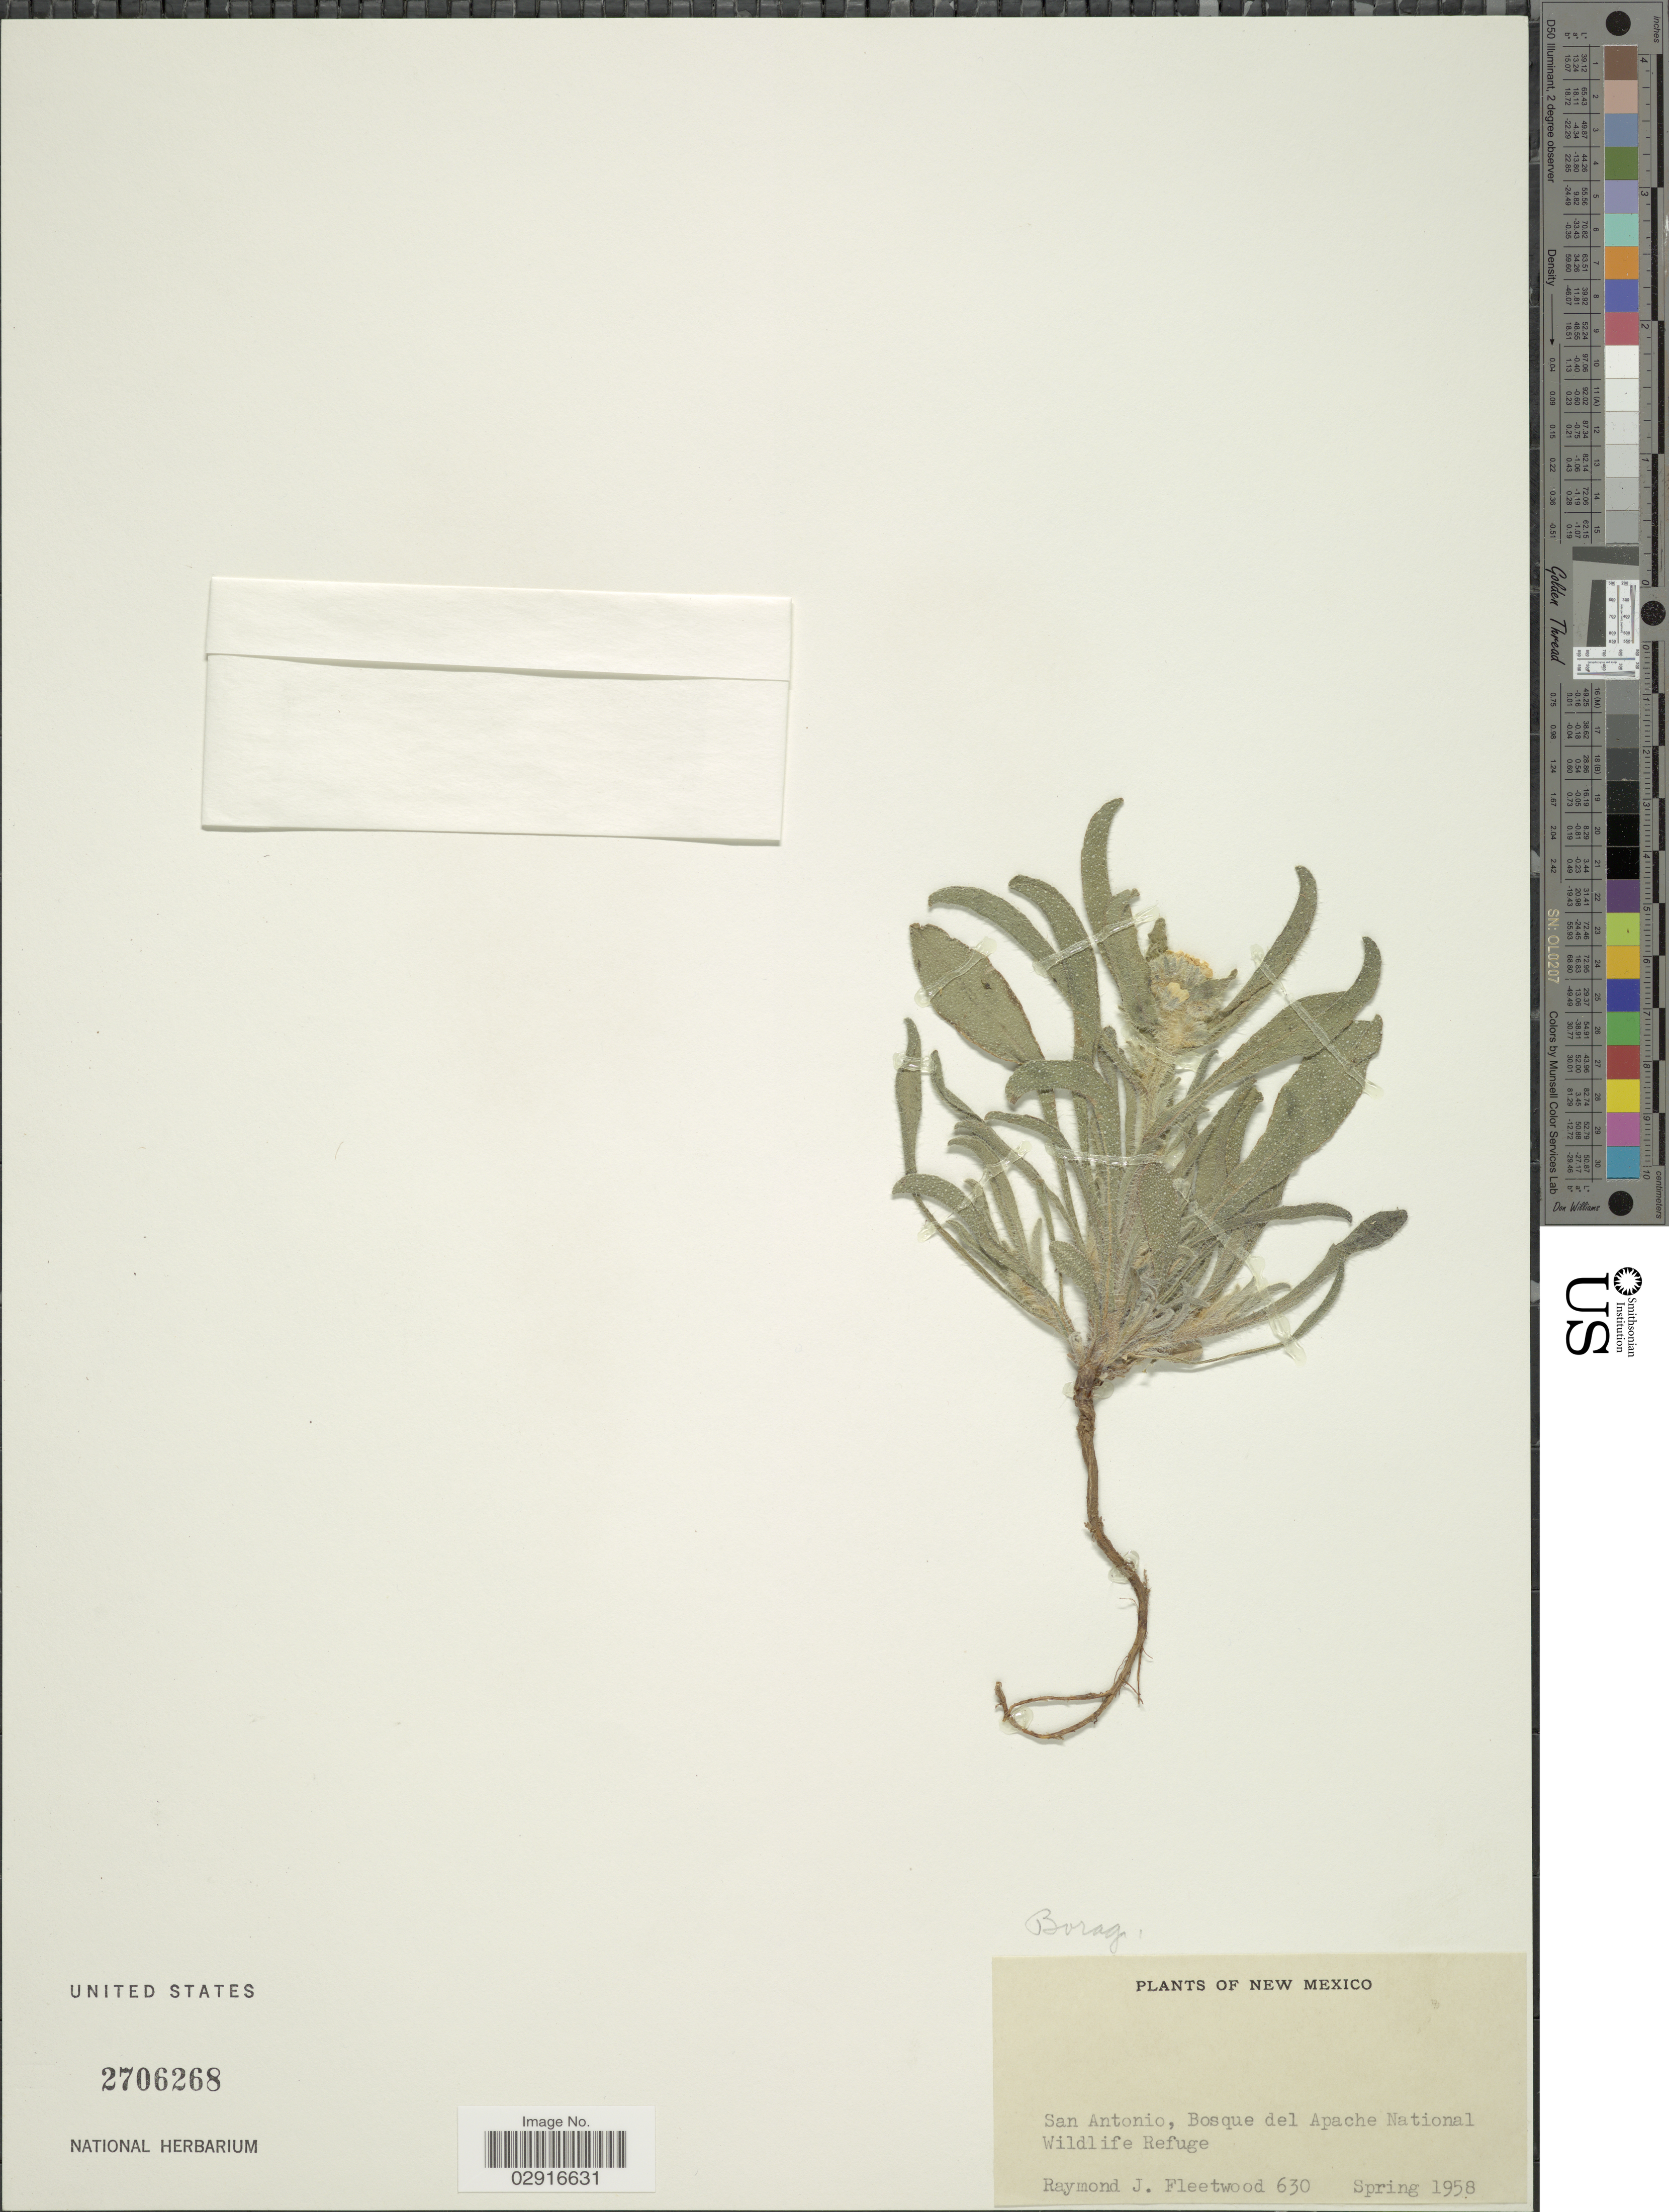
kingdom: Plantae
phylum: Tracheophyta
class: Magnoliopsida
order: Boraginales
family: Boraginaceae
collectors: R. J. Fleetwood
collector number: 630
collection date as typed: Spring 1958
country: United States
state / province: New Mexico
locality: San Antonio, Bosque del Apache National Wildlife Refuge.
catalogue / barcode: US 2706268